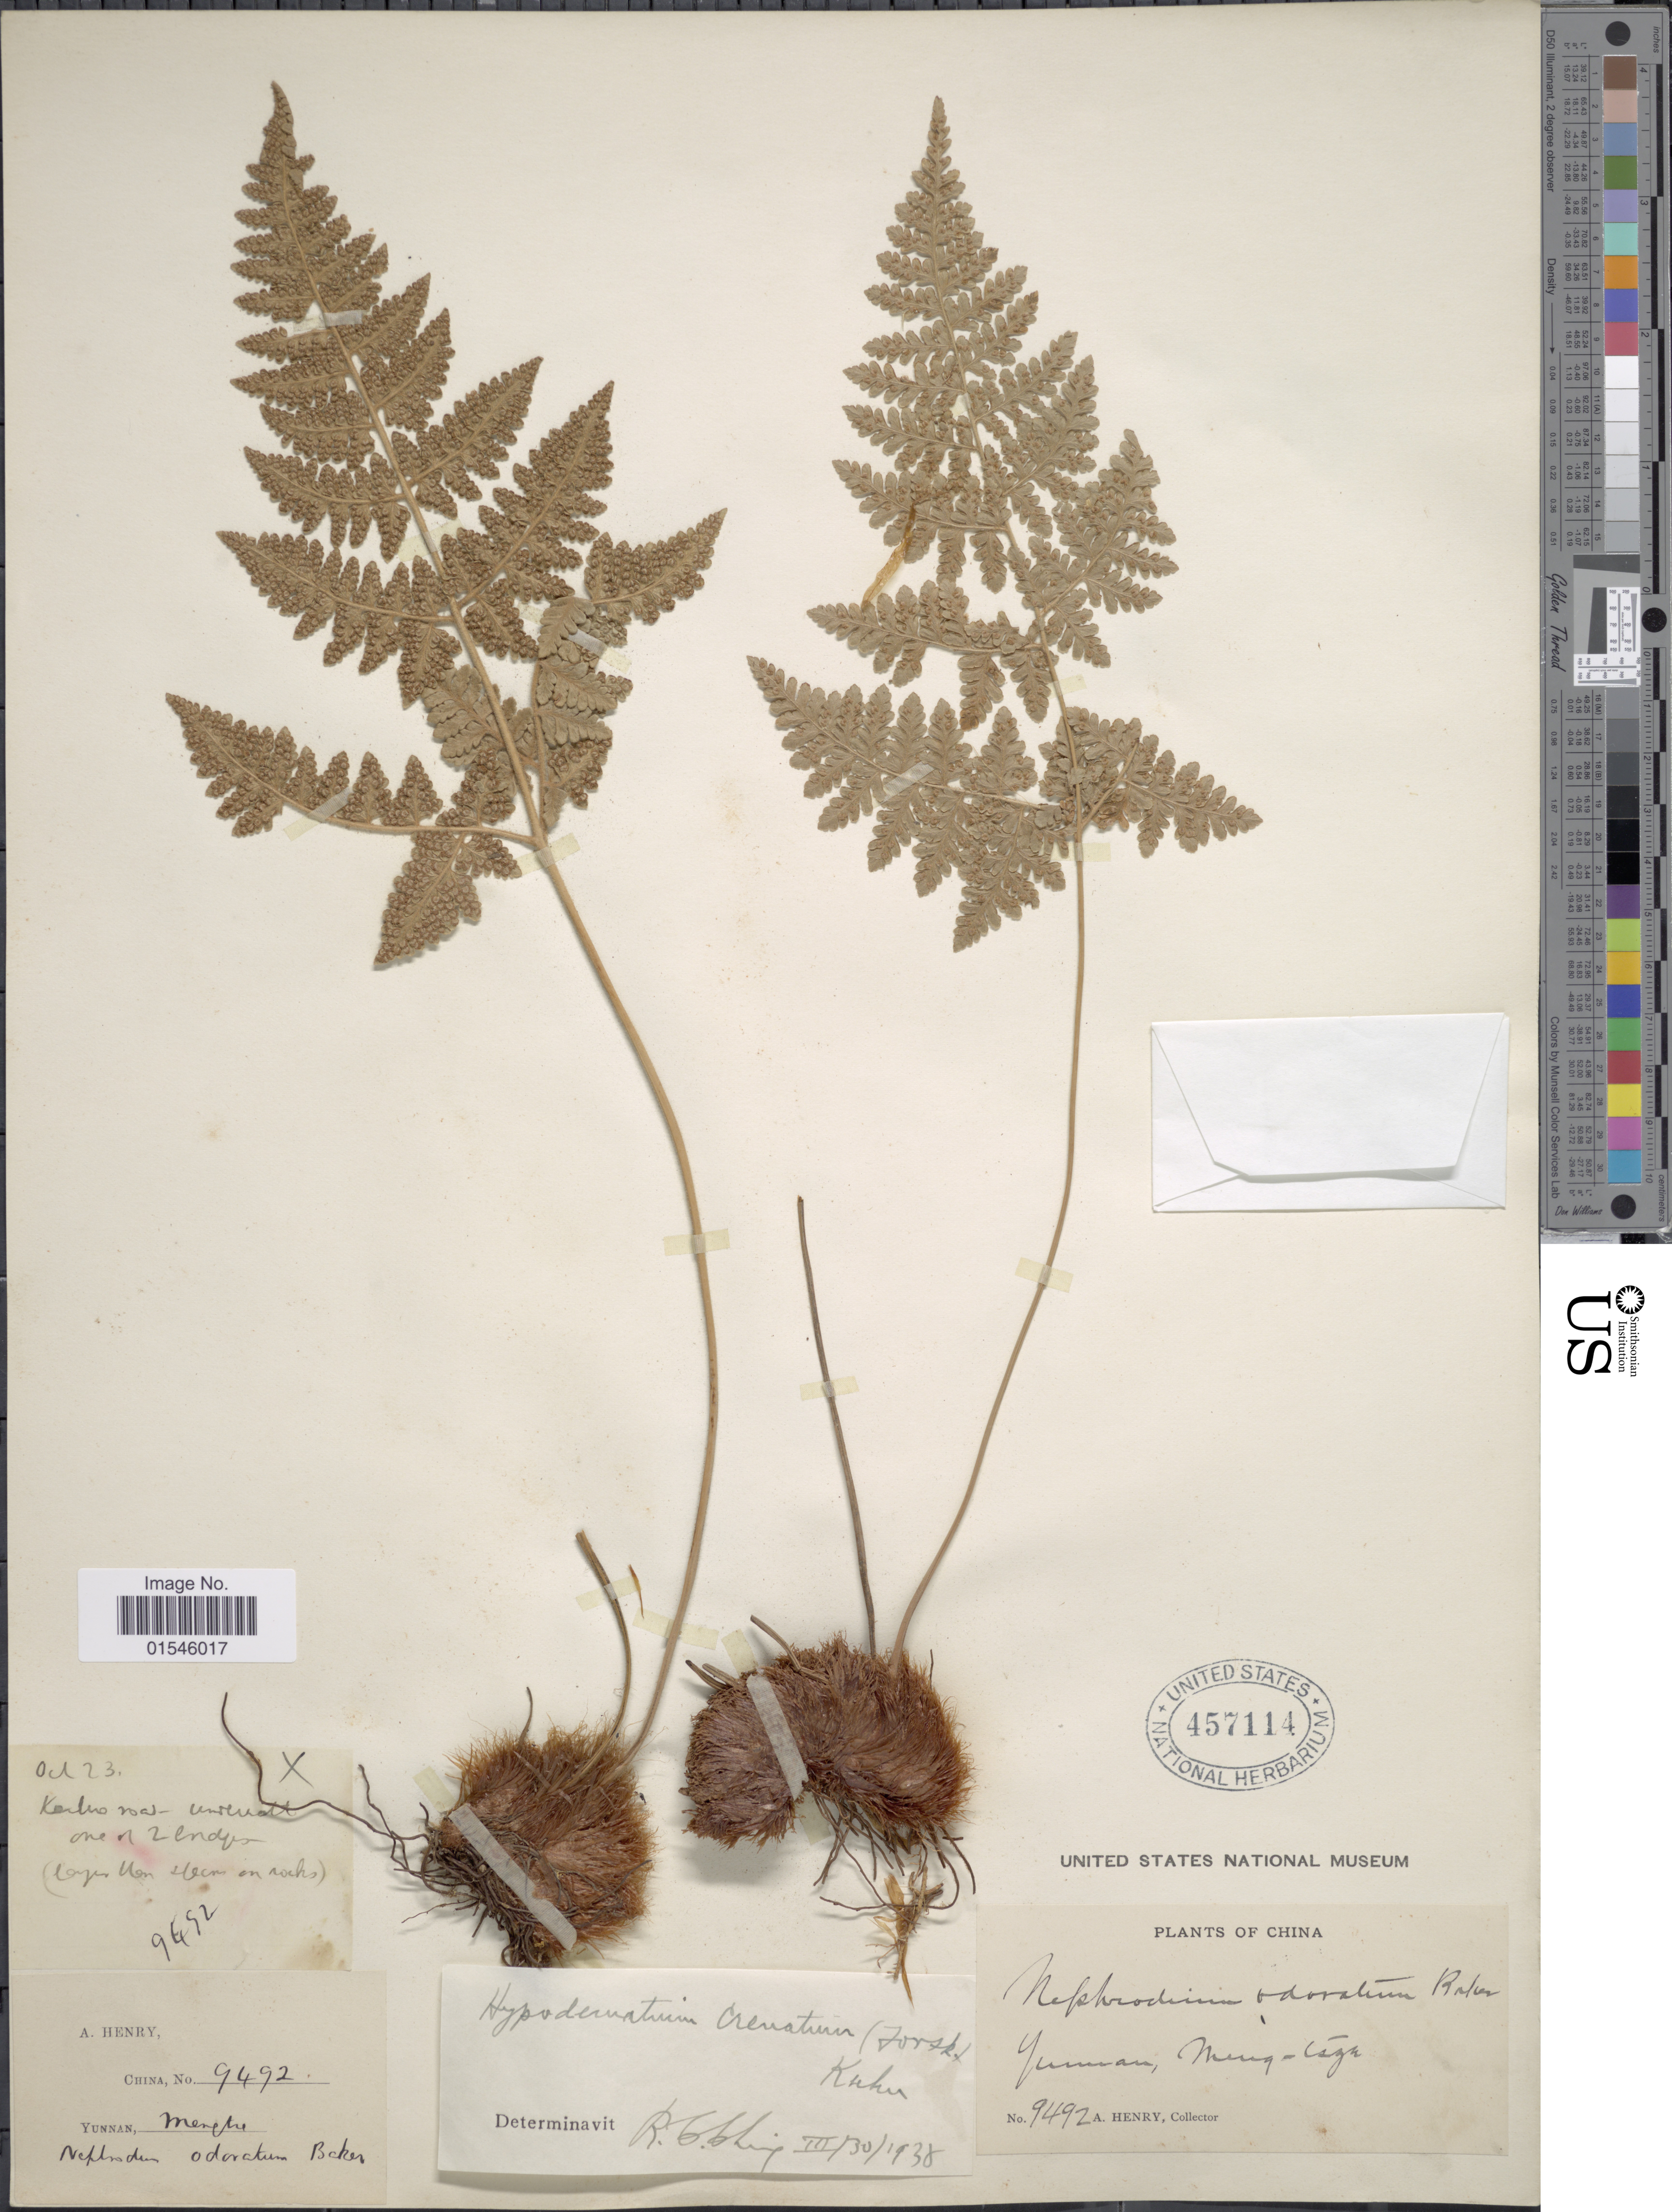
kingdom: Plantae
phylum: Tracheophyta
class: Polypodiopsida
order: Polypodiales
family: Hypodematiaceae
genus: Hypodematium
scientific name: Hypodematium crenatum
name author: (Forssk.) Kuhn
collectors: A. Henry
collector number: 9492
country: China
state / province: Yunnan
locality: Mengtze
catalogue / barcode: US 457114